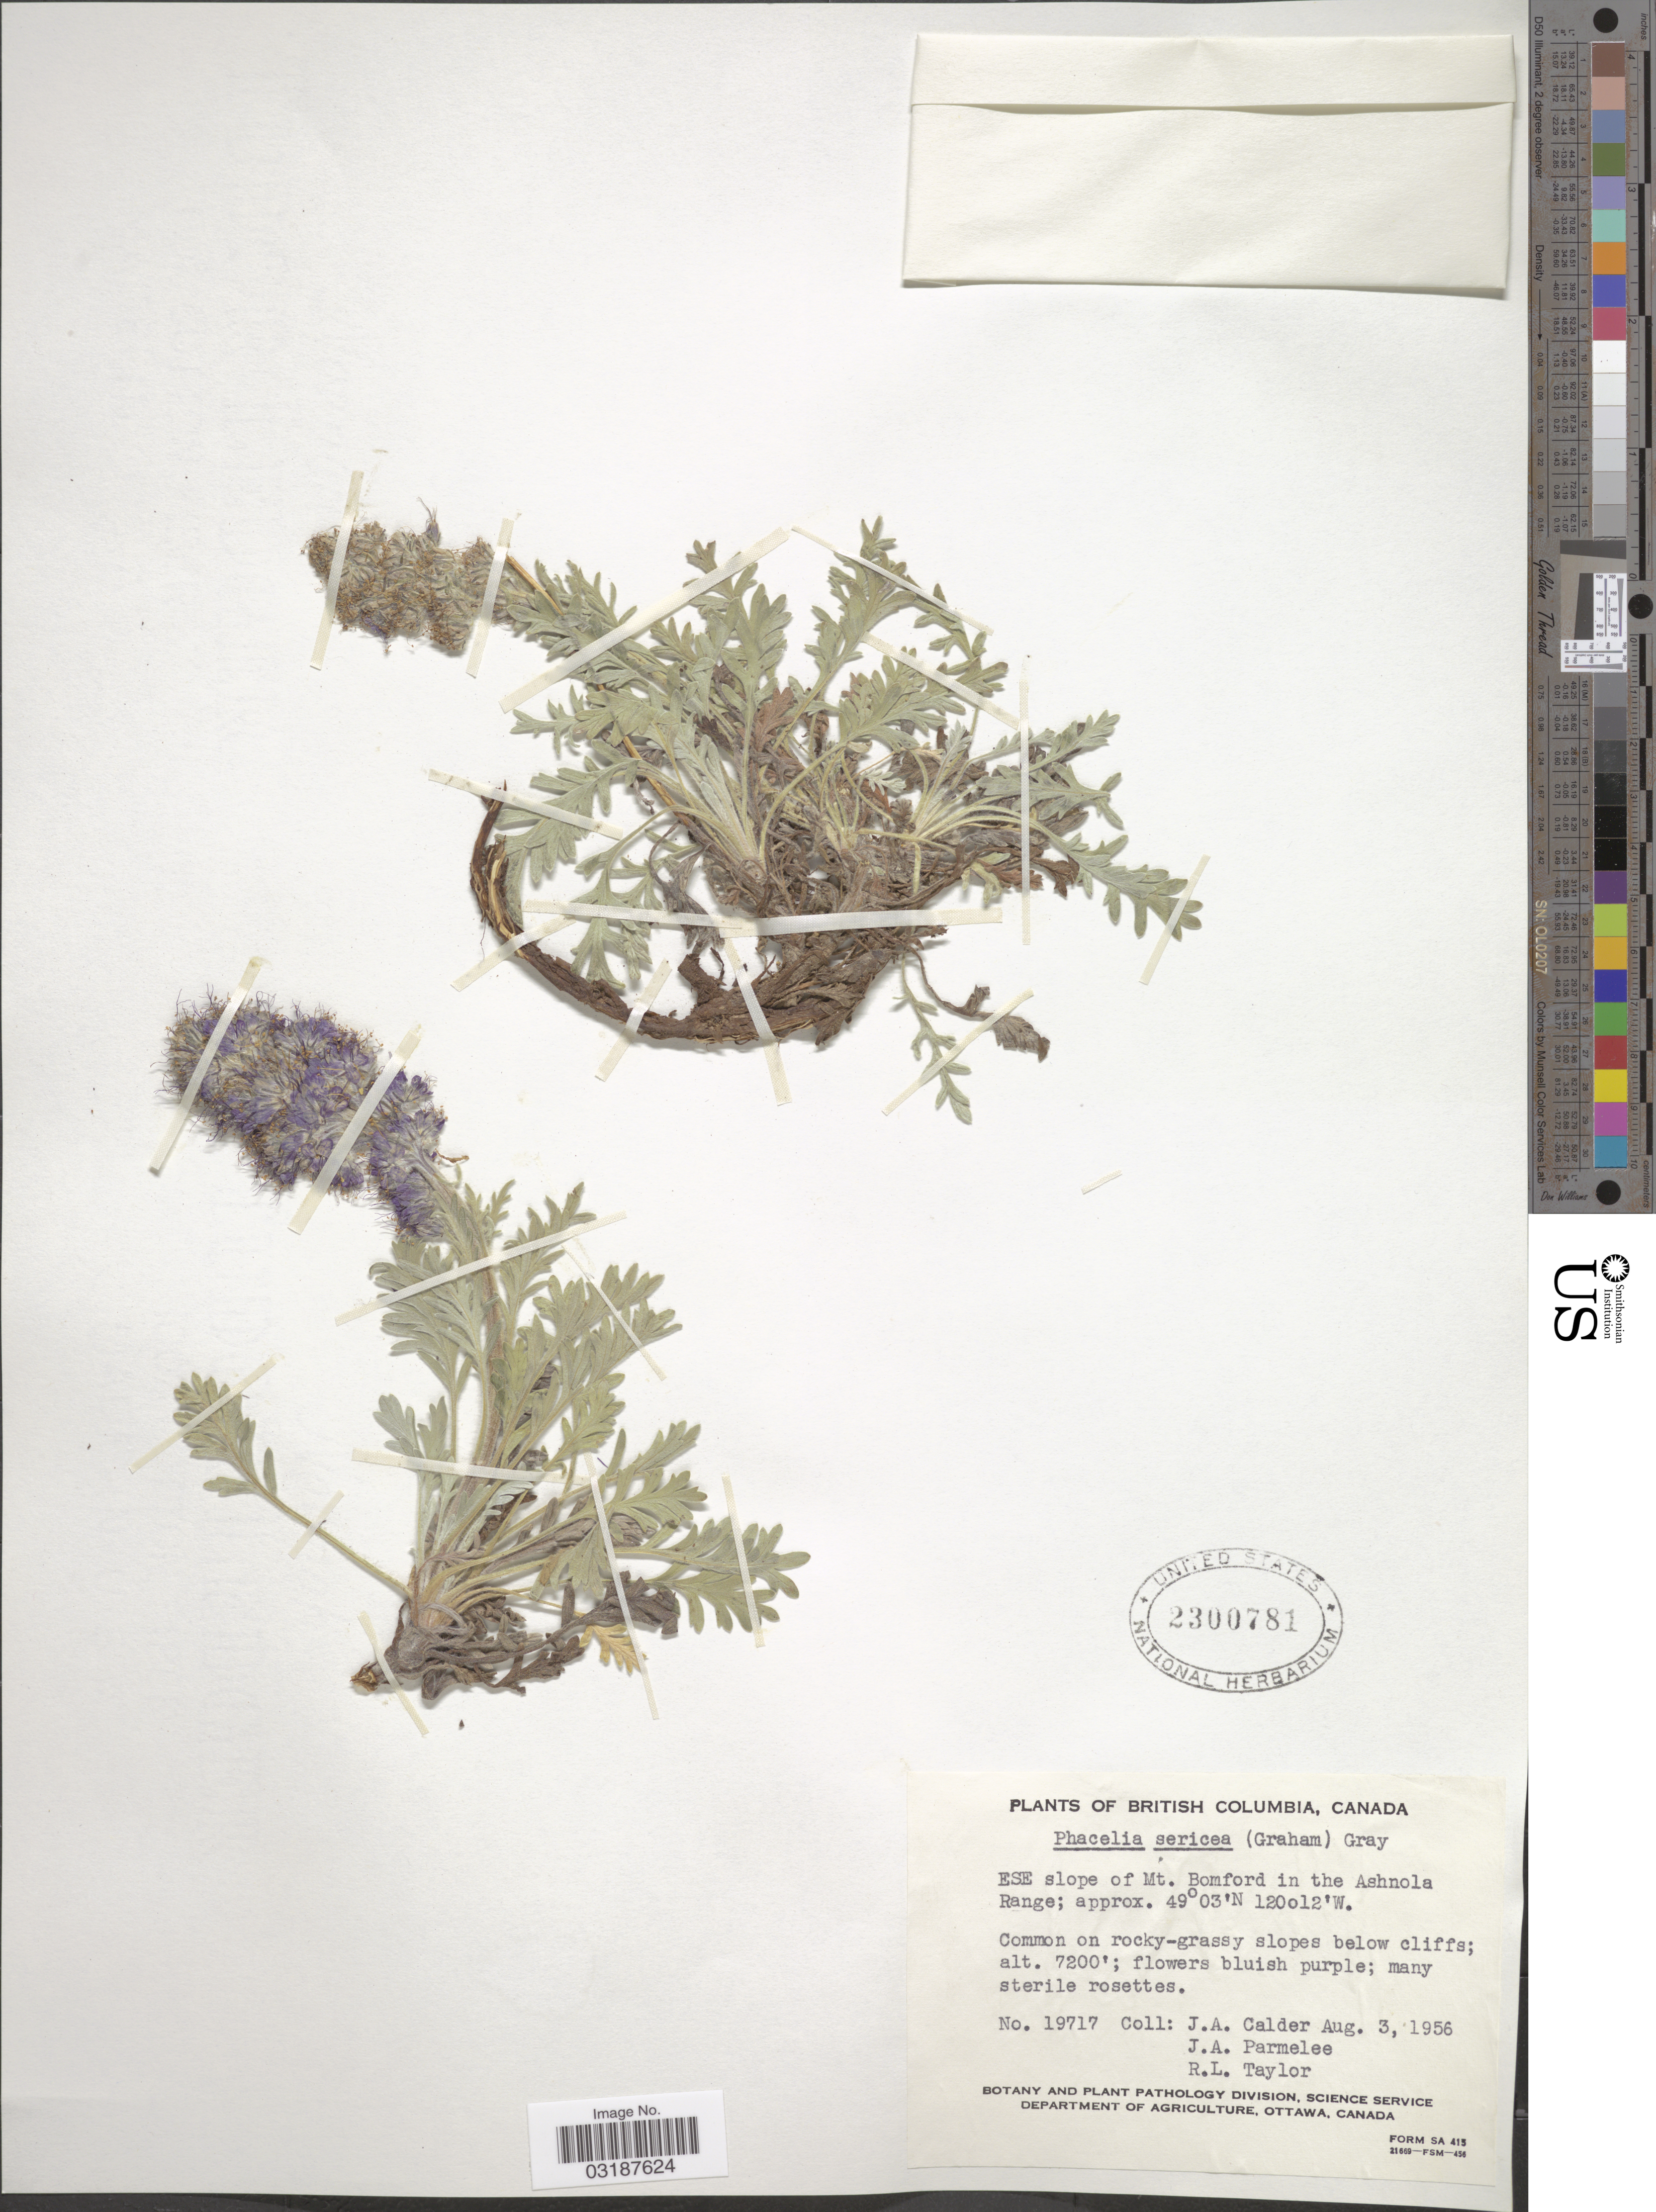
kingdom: Plantae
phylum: Tracheophyta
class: Magnoliopsida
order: Boraginales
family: Hydrophyllaceae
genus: Phacelia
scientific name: Phacelia sericea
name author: (Graham) A. Gray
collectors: J. A. Calder, J. A. Parmelee & R. Taylor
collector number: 19717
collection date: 1956-08-03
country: Canada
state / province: British Columbia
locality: ESE slope of Mt. Bomford in the Ashnola Range.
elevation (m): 2195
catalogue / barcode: US 2300781